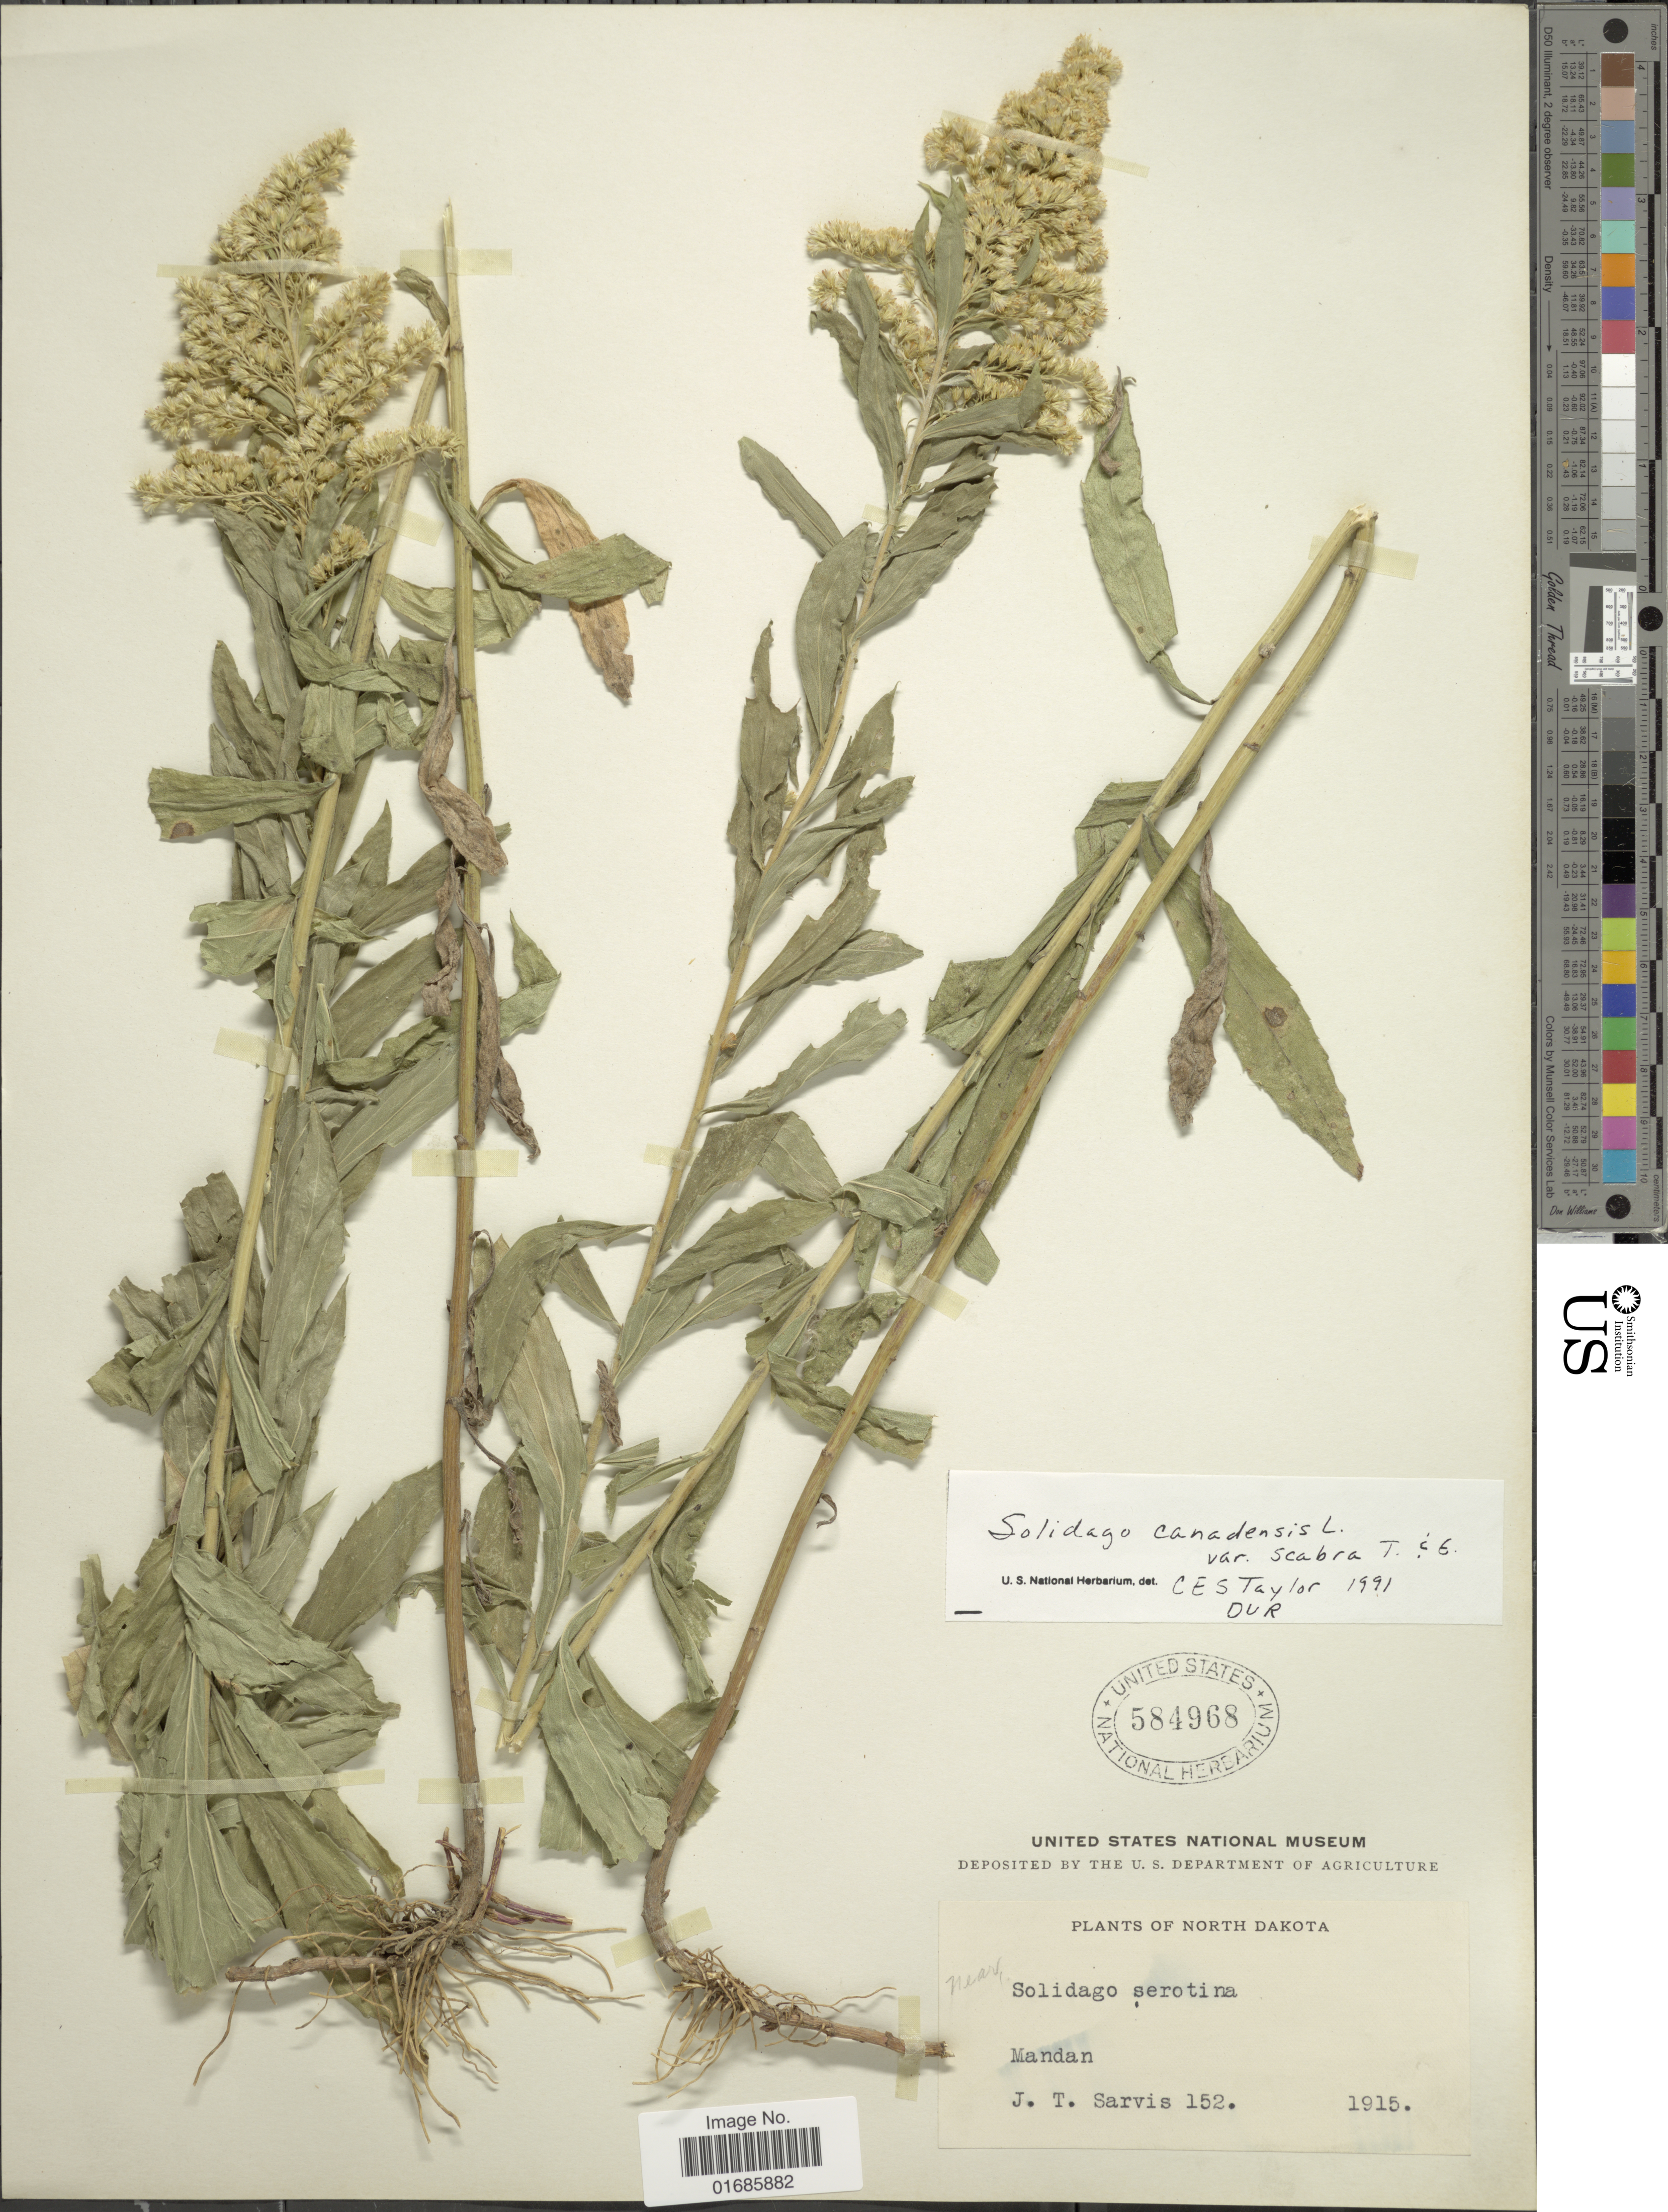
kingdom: Plantae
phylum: Tracheophyta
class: Magnoliopsida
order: Asterales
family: Asteraceae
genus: Solidago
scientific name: Solidago canadensis var. scabra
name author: (Muhl. ex Willd.) Torr. & A. Gray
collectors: J. Sarvis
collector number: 152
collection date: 1915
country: United States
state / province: North Dakota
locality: Mandan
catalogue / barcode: US 584968